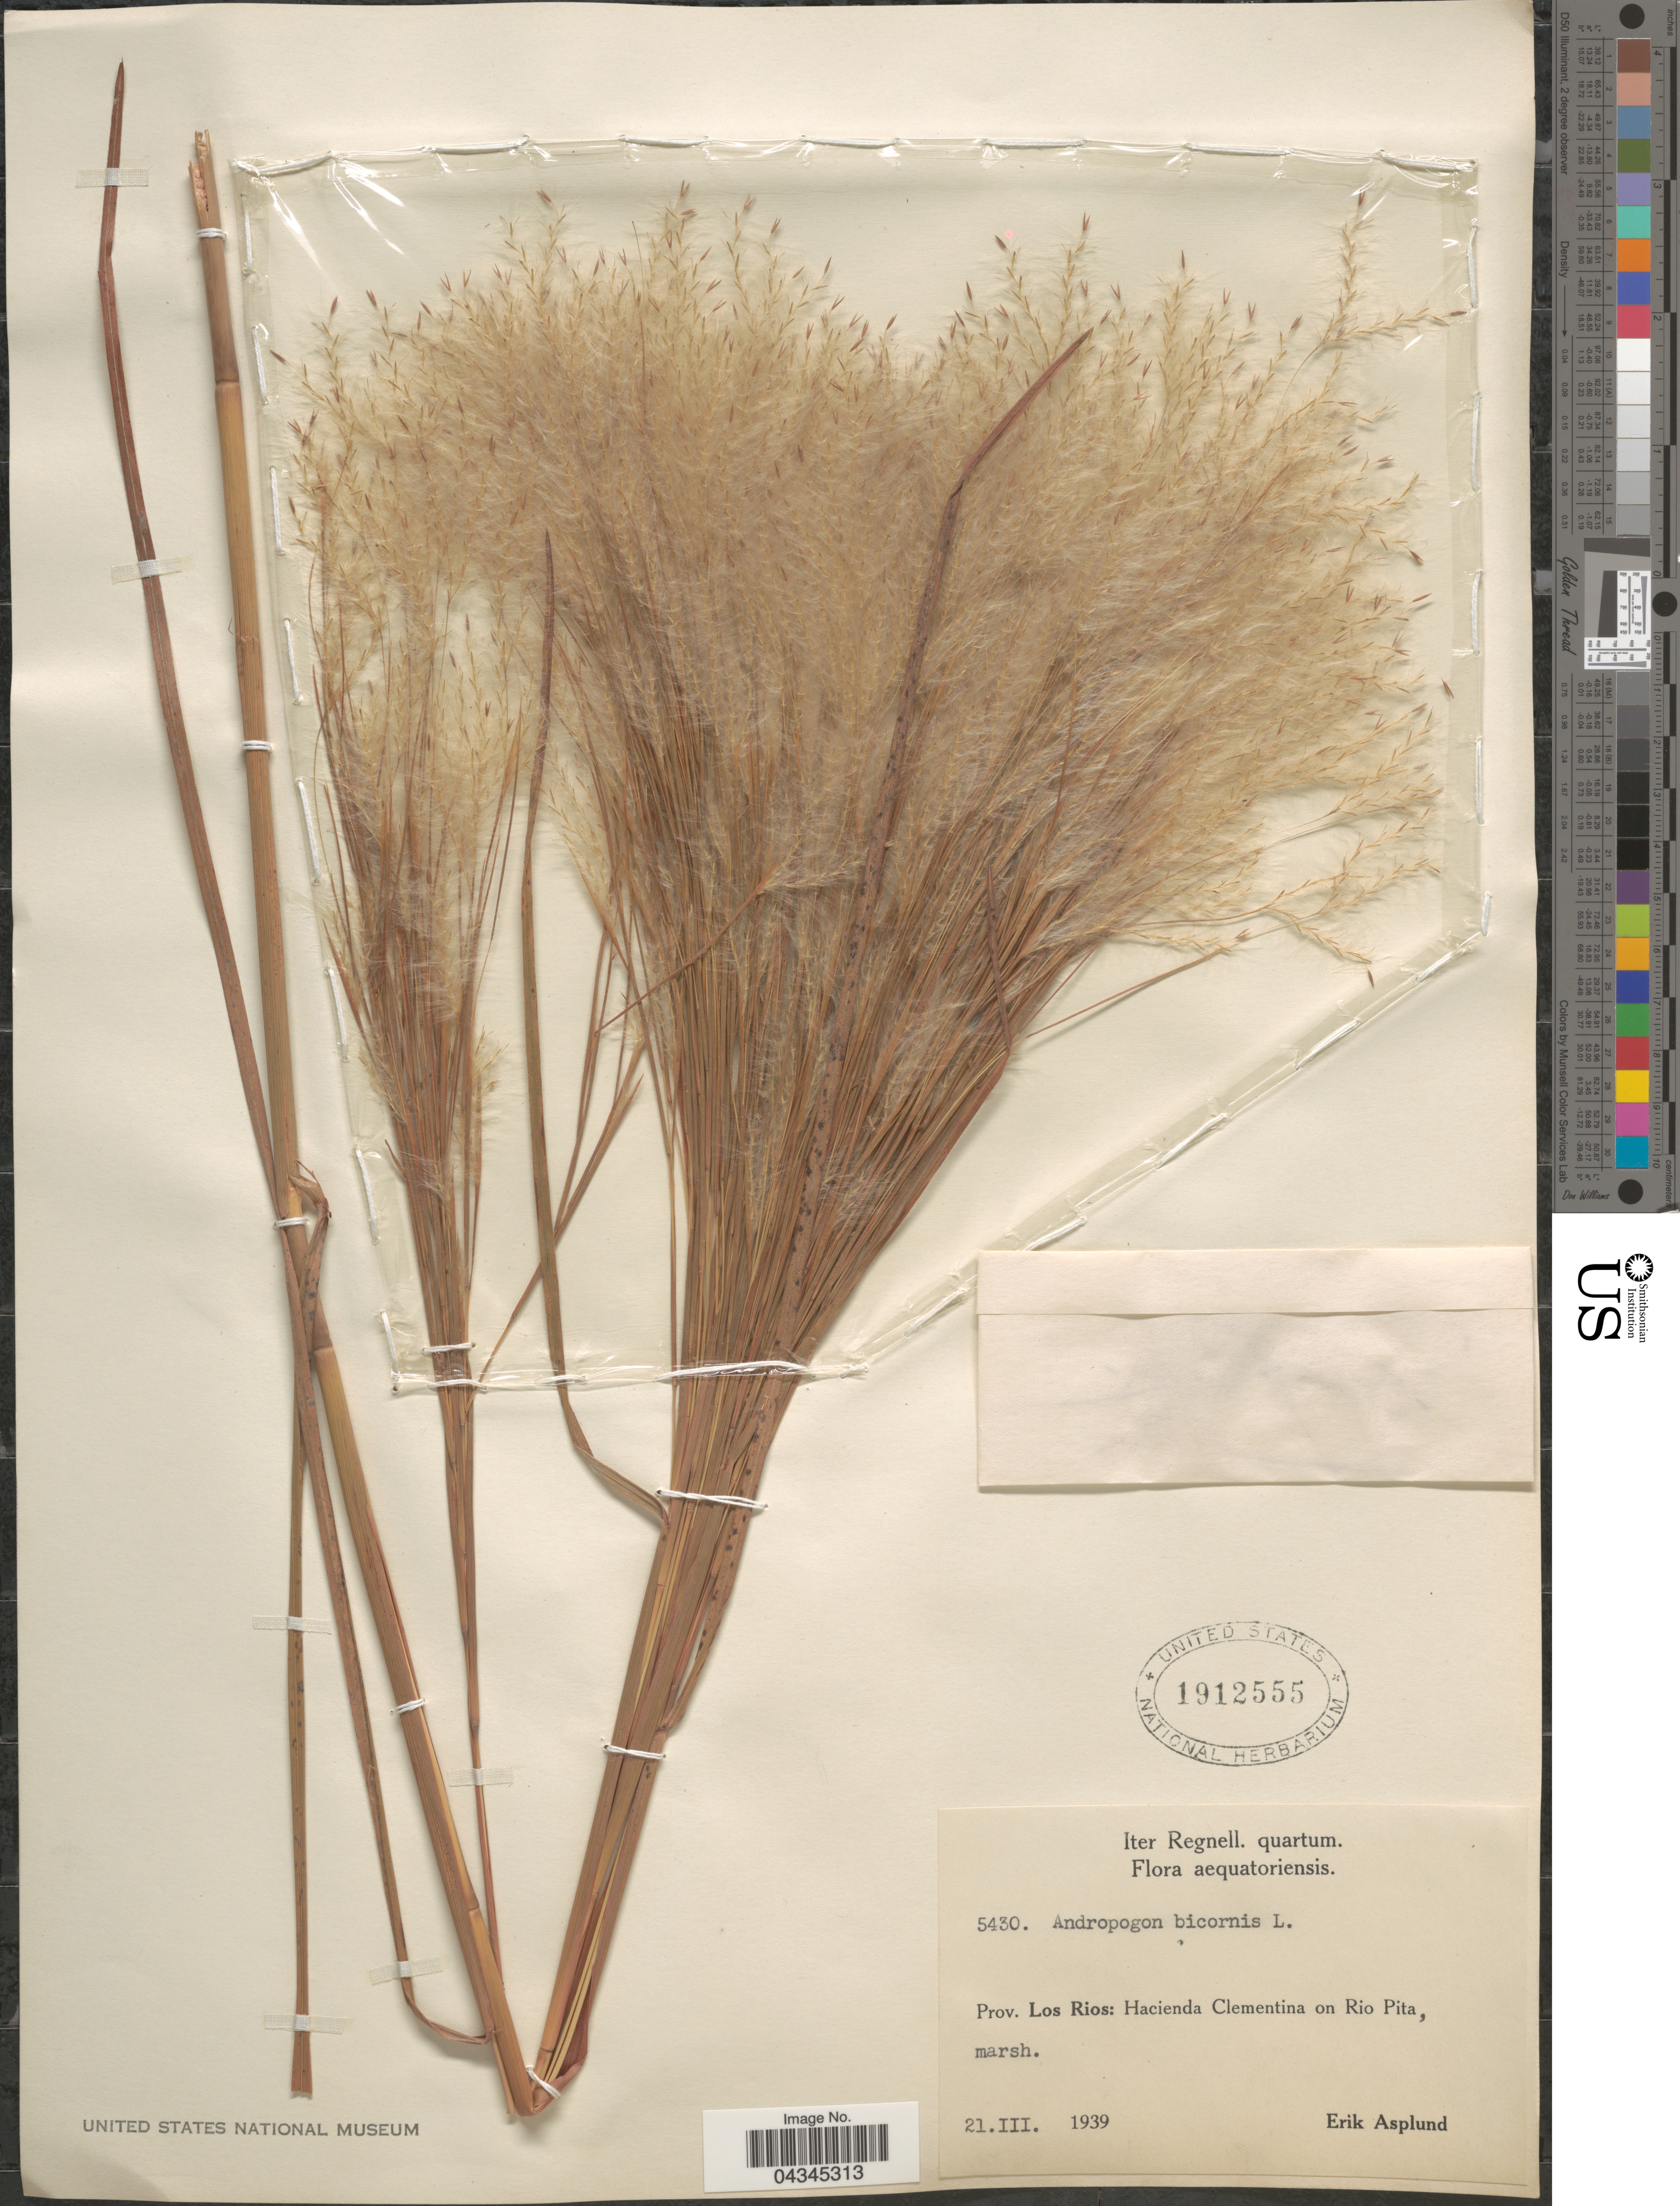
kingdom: Plantae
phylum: Tracheophyta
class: Liliopsida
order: Poales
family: Poaceae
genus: Andropogon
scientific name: Andropogon bicornis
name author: L.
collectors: E. Asplund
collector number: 5430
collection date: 1939-03-21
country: Ecuador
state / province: Los Ríos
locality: Iter Regnell. quartum. Hacienda Clementina on Rio Pita, marsh.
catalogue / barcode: US 1912555